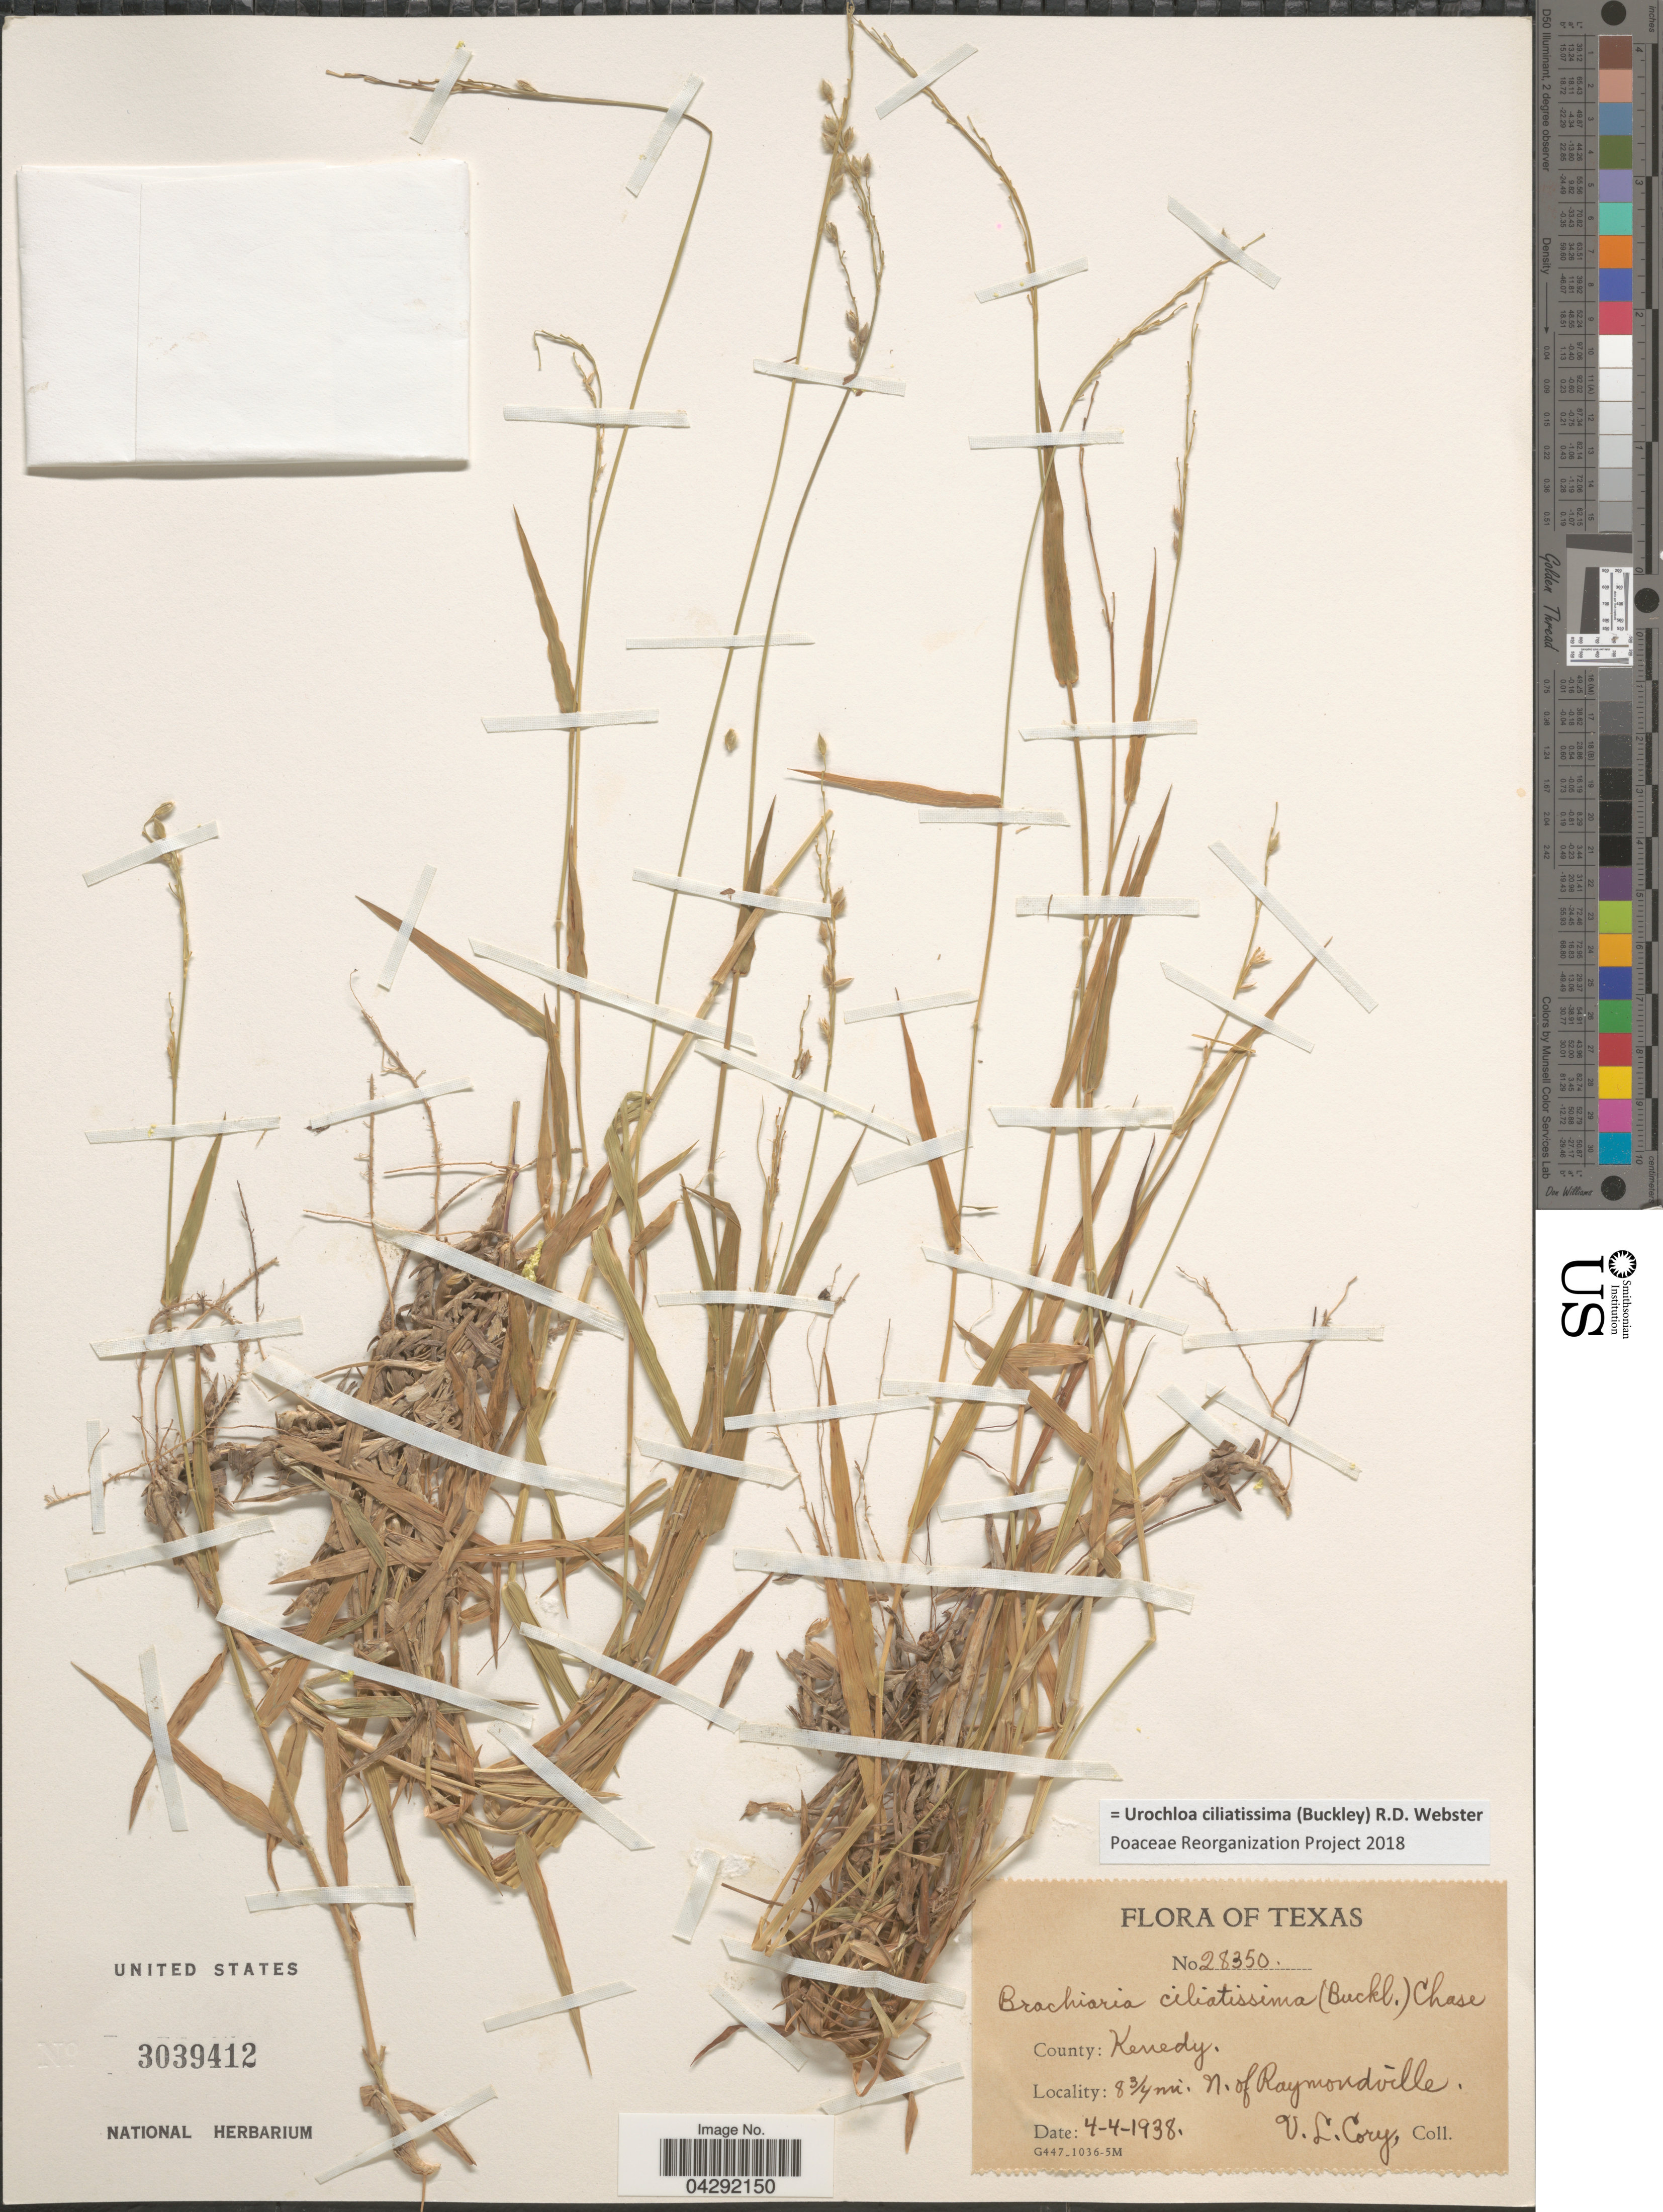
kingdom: Plantae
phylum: Tracheophyta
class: Liliopsida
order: Poales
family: Poaceae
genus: Urochloa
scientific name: Urochloa ciliatissima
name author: (Buckley) R.D. Webster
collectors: V. Cory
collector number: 28350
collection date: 1938-04-04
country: United States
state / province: Texas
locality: County: Kenedy. 8¾ mi. N. of Raymondville.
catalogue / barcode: US 3039412